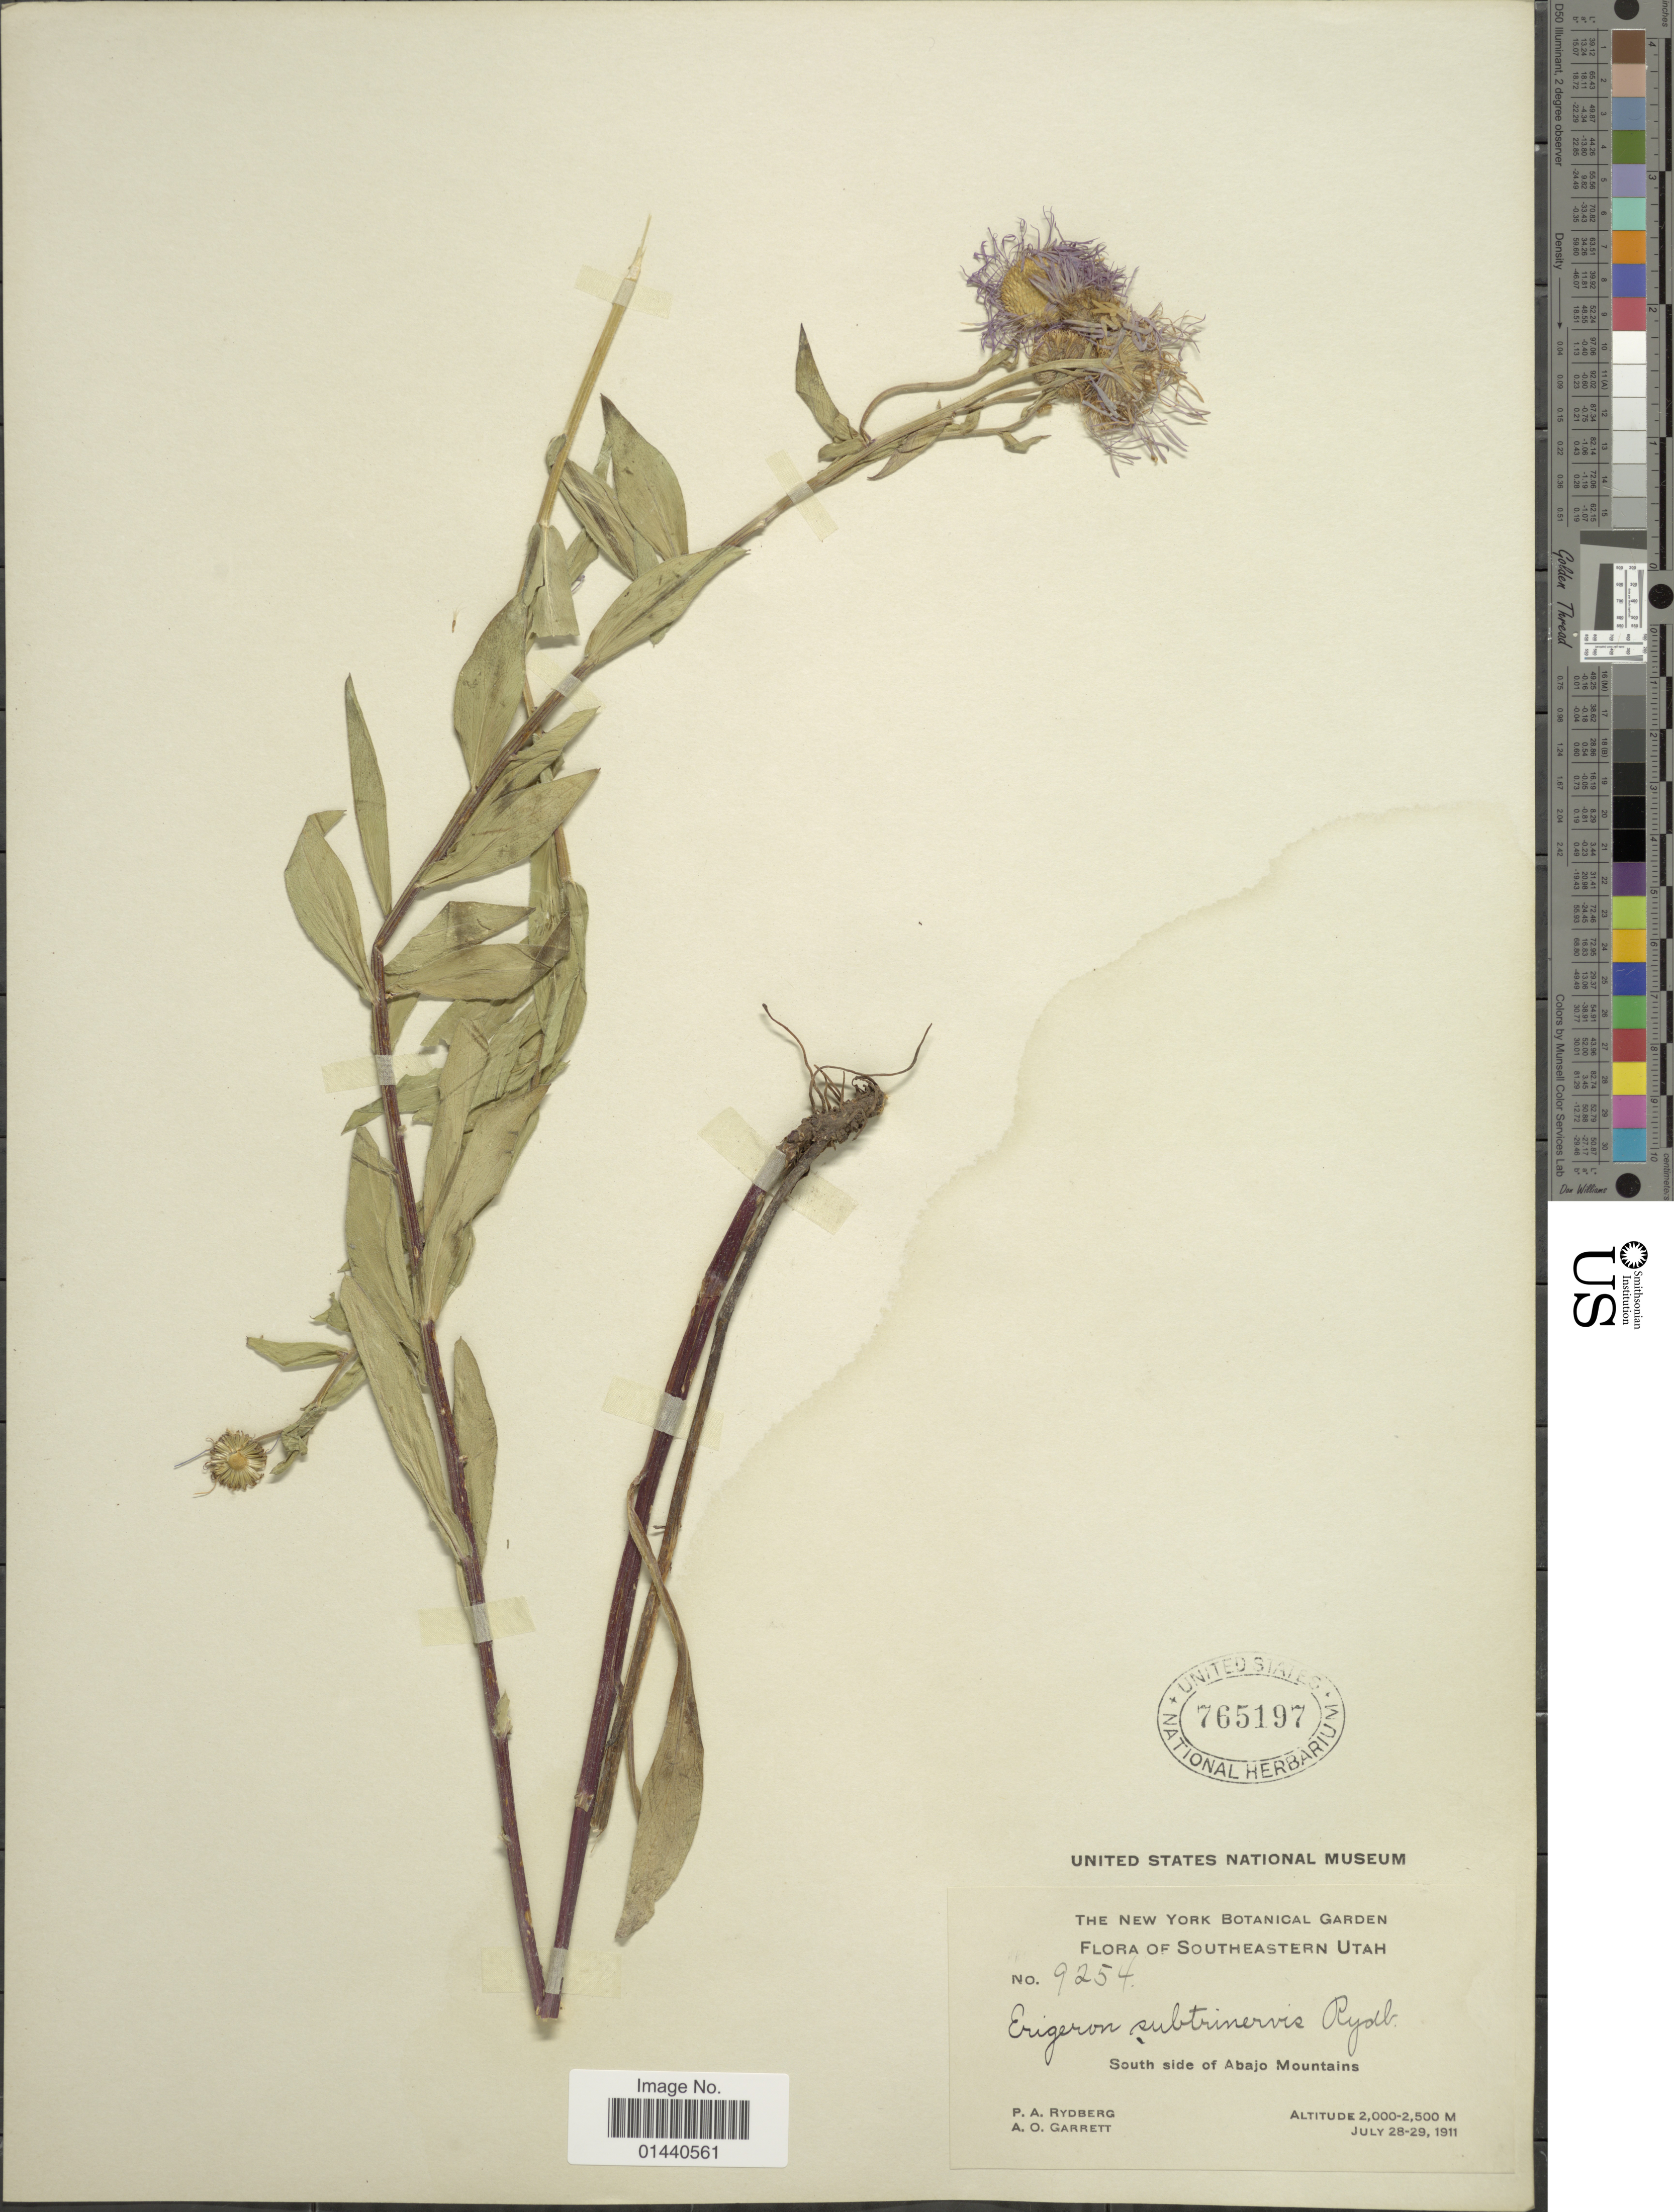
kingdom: Plantae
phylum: Tracheophyta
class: Magnoliopsida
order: Asterales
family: Asteraceae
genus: Erigeron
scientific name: Erigeron speciosus var. macranthus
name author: (Nutt.) Cronq.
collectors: P. A. Rydberg & A. O. Garrett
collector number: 9254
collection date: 1911-07-28/1911-07-29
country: United States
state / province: Utah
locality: Southeastern Utah. South side of Abajo Mountains.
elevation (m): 2000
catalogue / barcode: US 765197